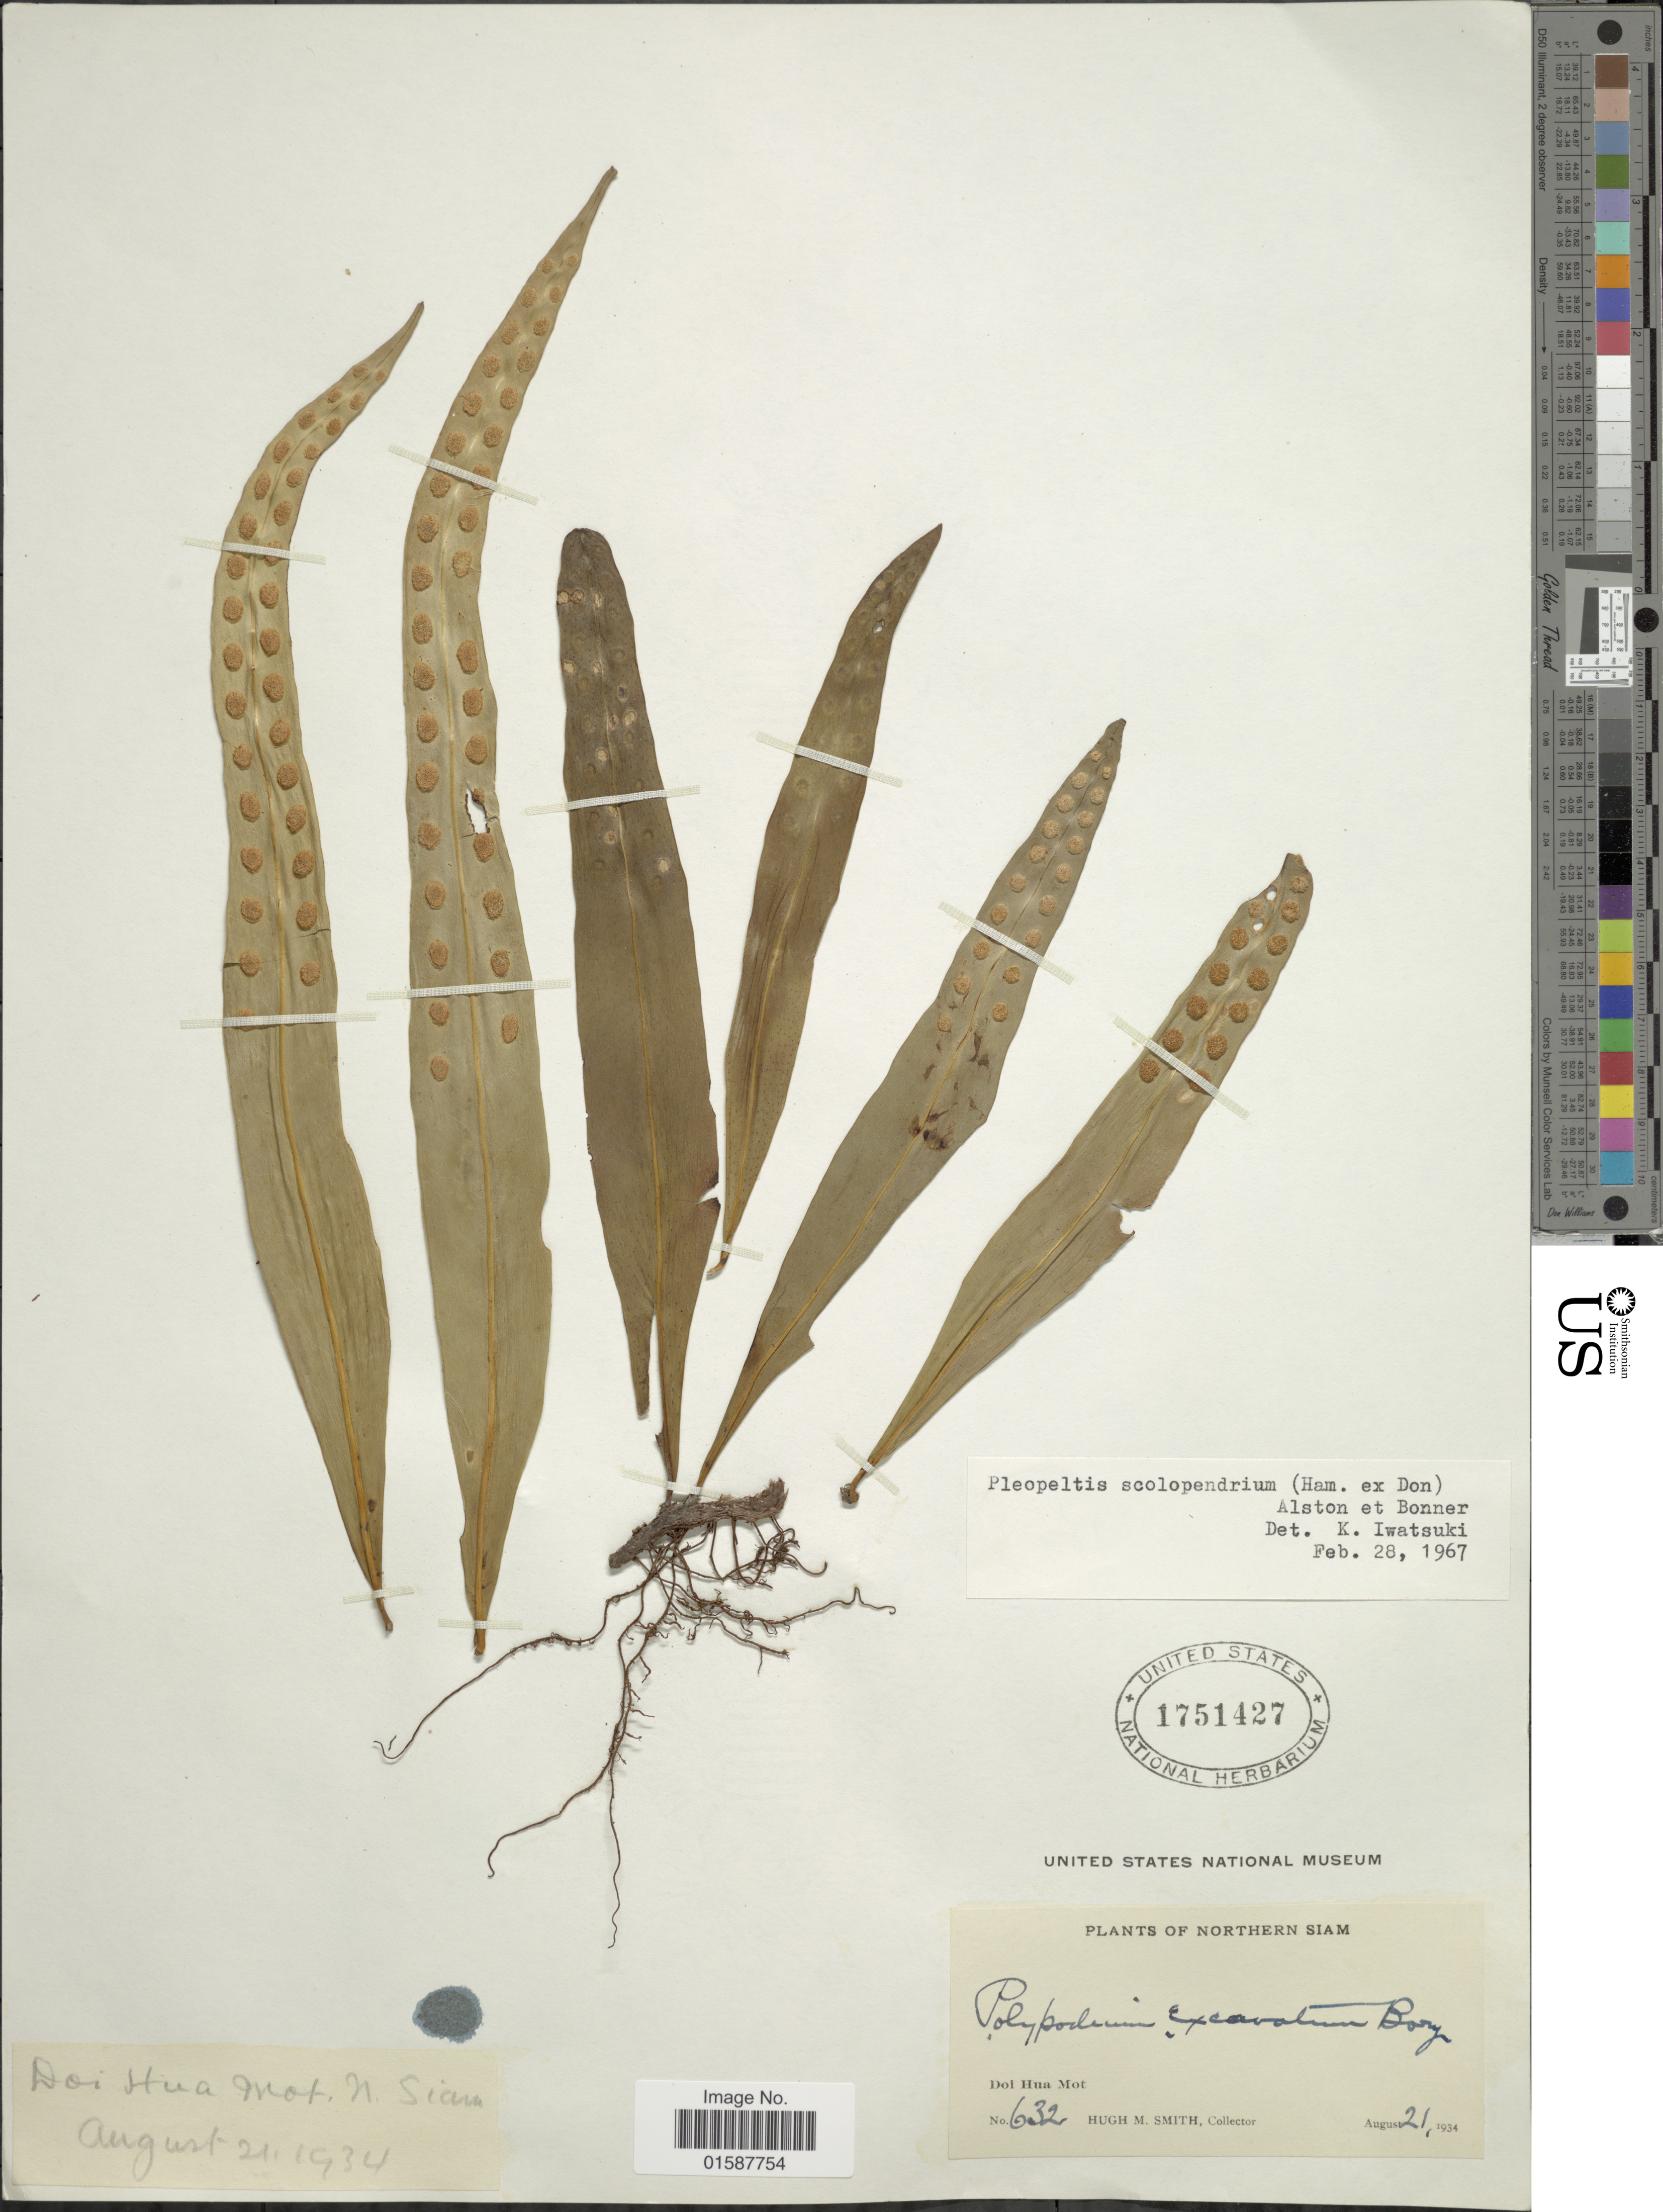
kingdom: Plantae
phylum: Tracheophyta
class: Polypodiopsida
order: Polypodiales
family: Polypodiaceae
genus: Lepisorus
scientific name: Lepisorus leiopteris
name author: (Kunze) Bir & Trikha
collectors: H. M. Smith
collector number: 632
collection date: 1934-08-21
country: Thailand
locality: Northern Siam, Doi Hua Mot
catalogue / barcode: US 1751427